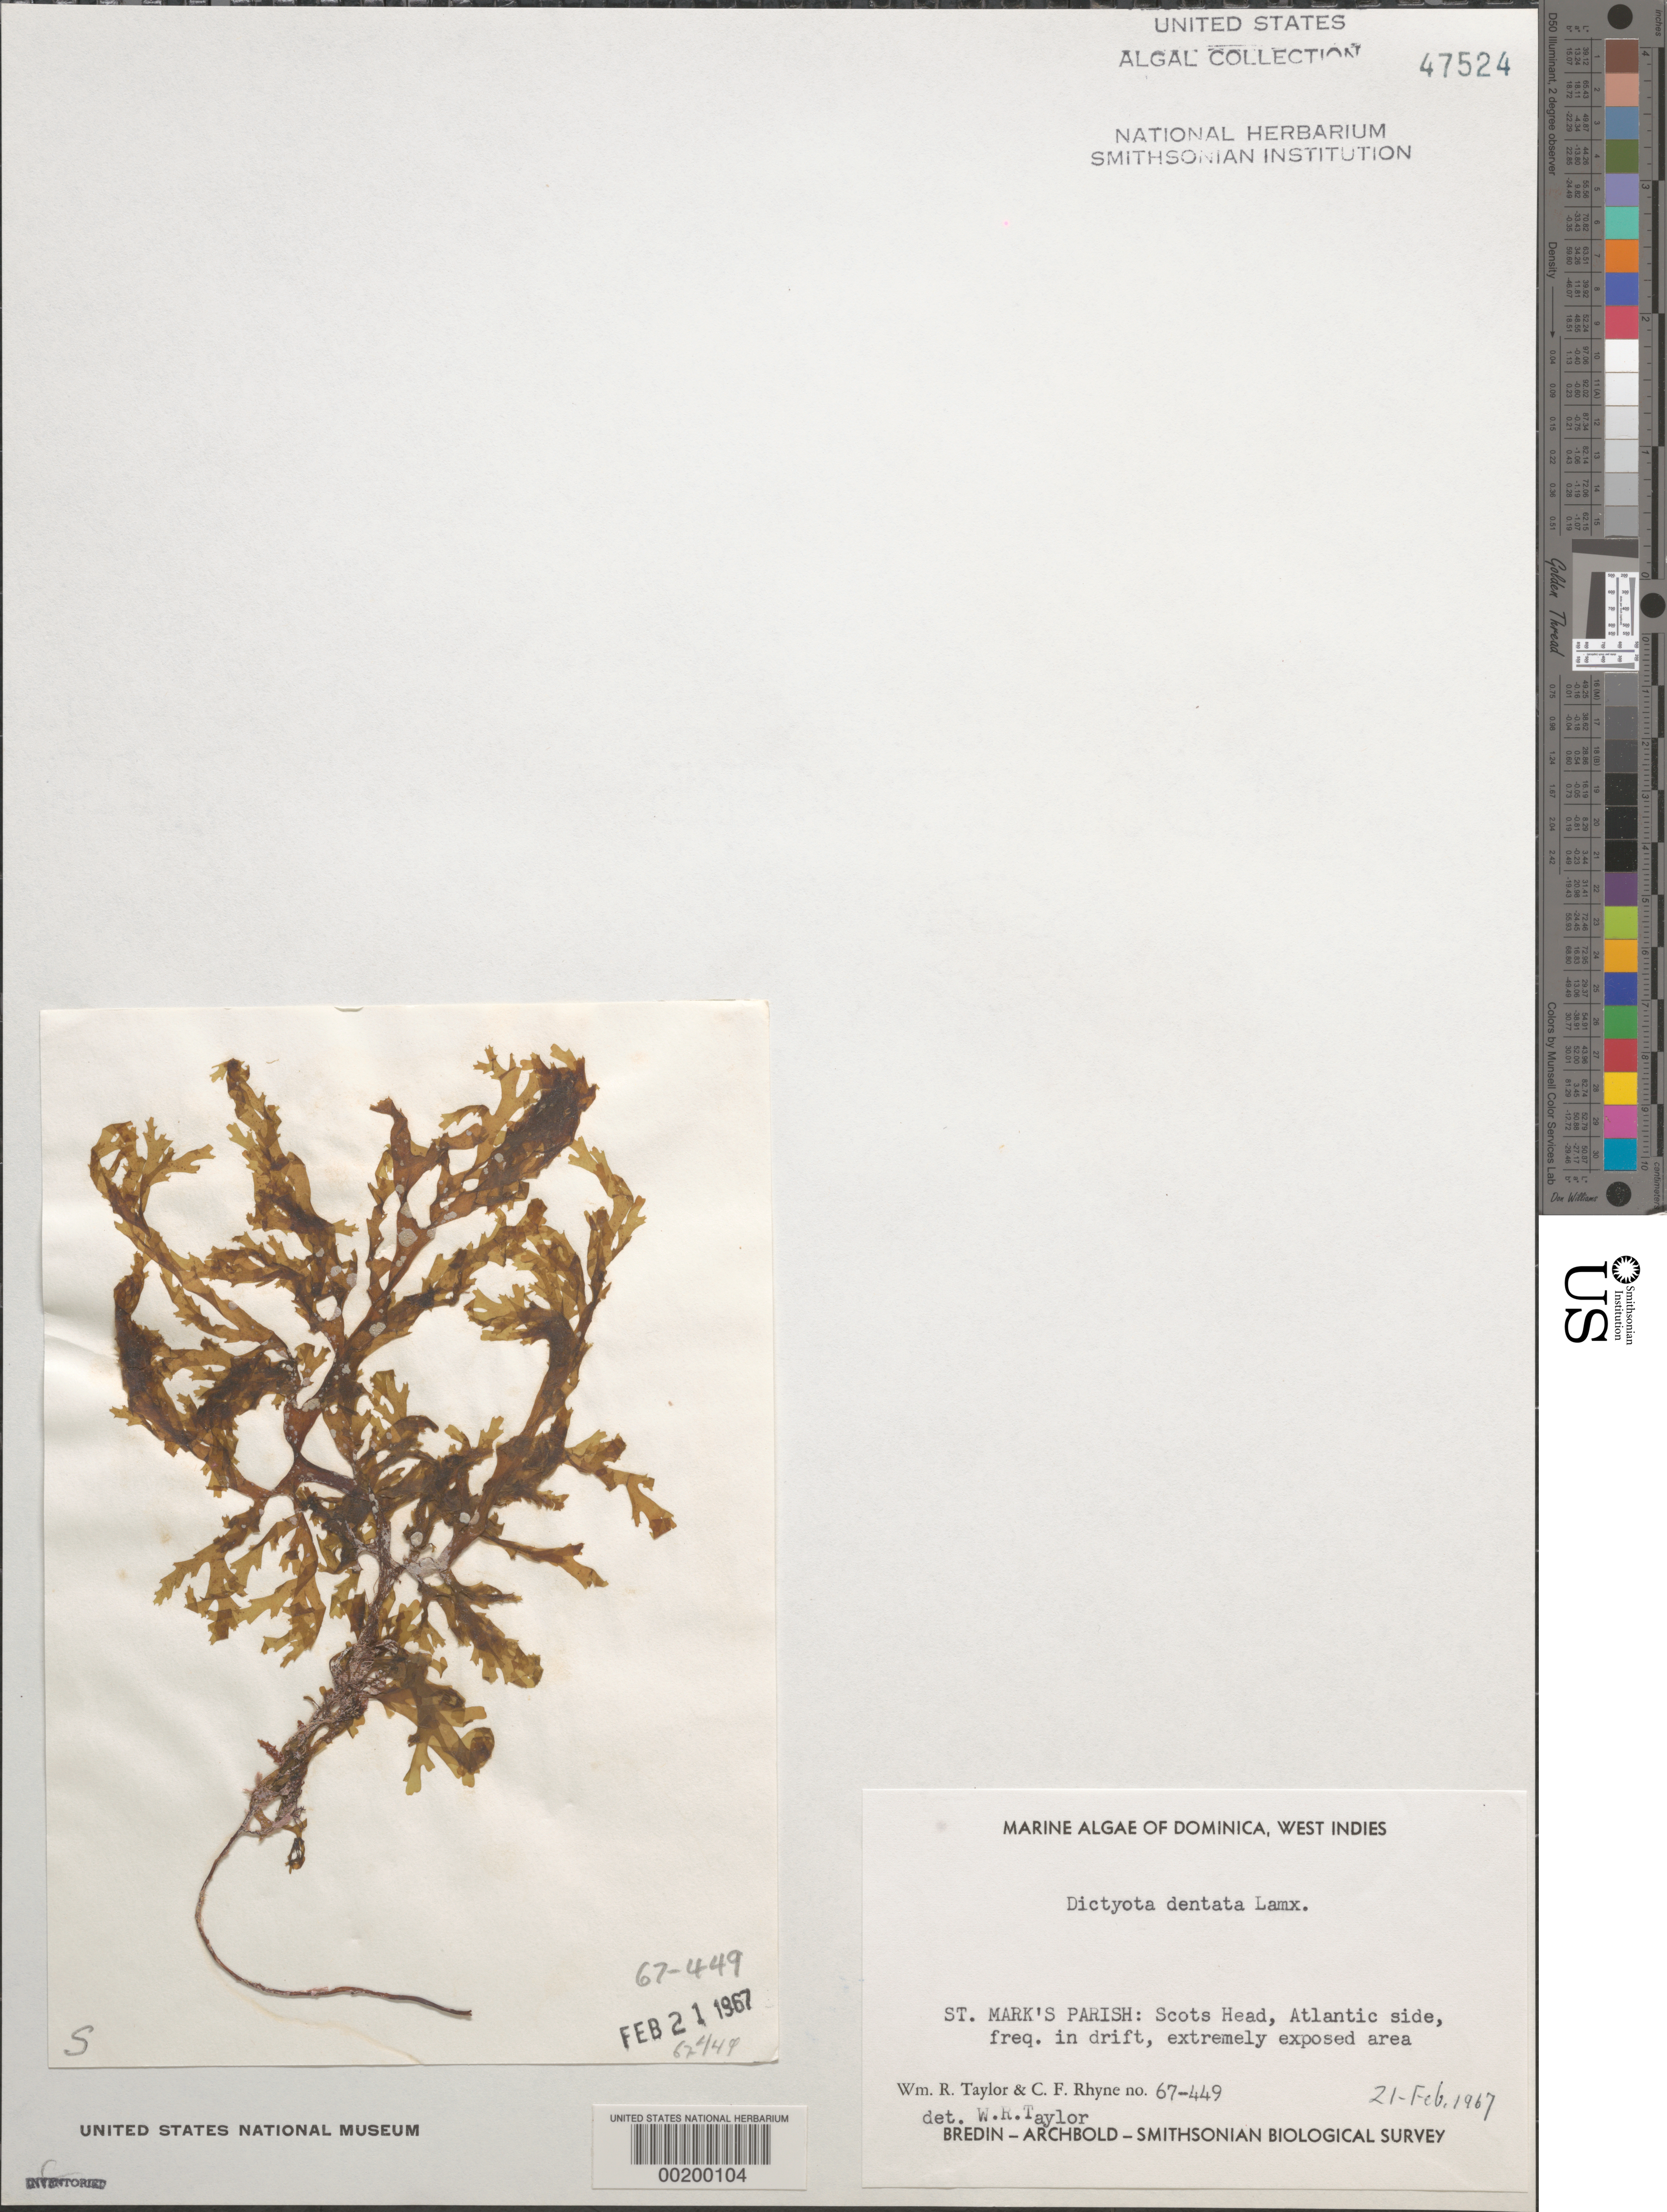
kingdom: Chromista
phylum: Ochrophyta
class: Phaeophyceae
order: Dictyotales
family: Dictyotaceae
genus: Dictyota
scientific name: Dictyota mertensii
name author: (C. Mart.) Kütz.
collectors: W. R. Taylor & C. Rhyne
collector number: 67-449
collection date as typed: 21 Feb 1967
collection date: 1967-02-21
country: Dominica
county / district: St. Mark's Parish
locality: Scots Head, Atlantic Ocean side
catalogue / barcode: US 47524